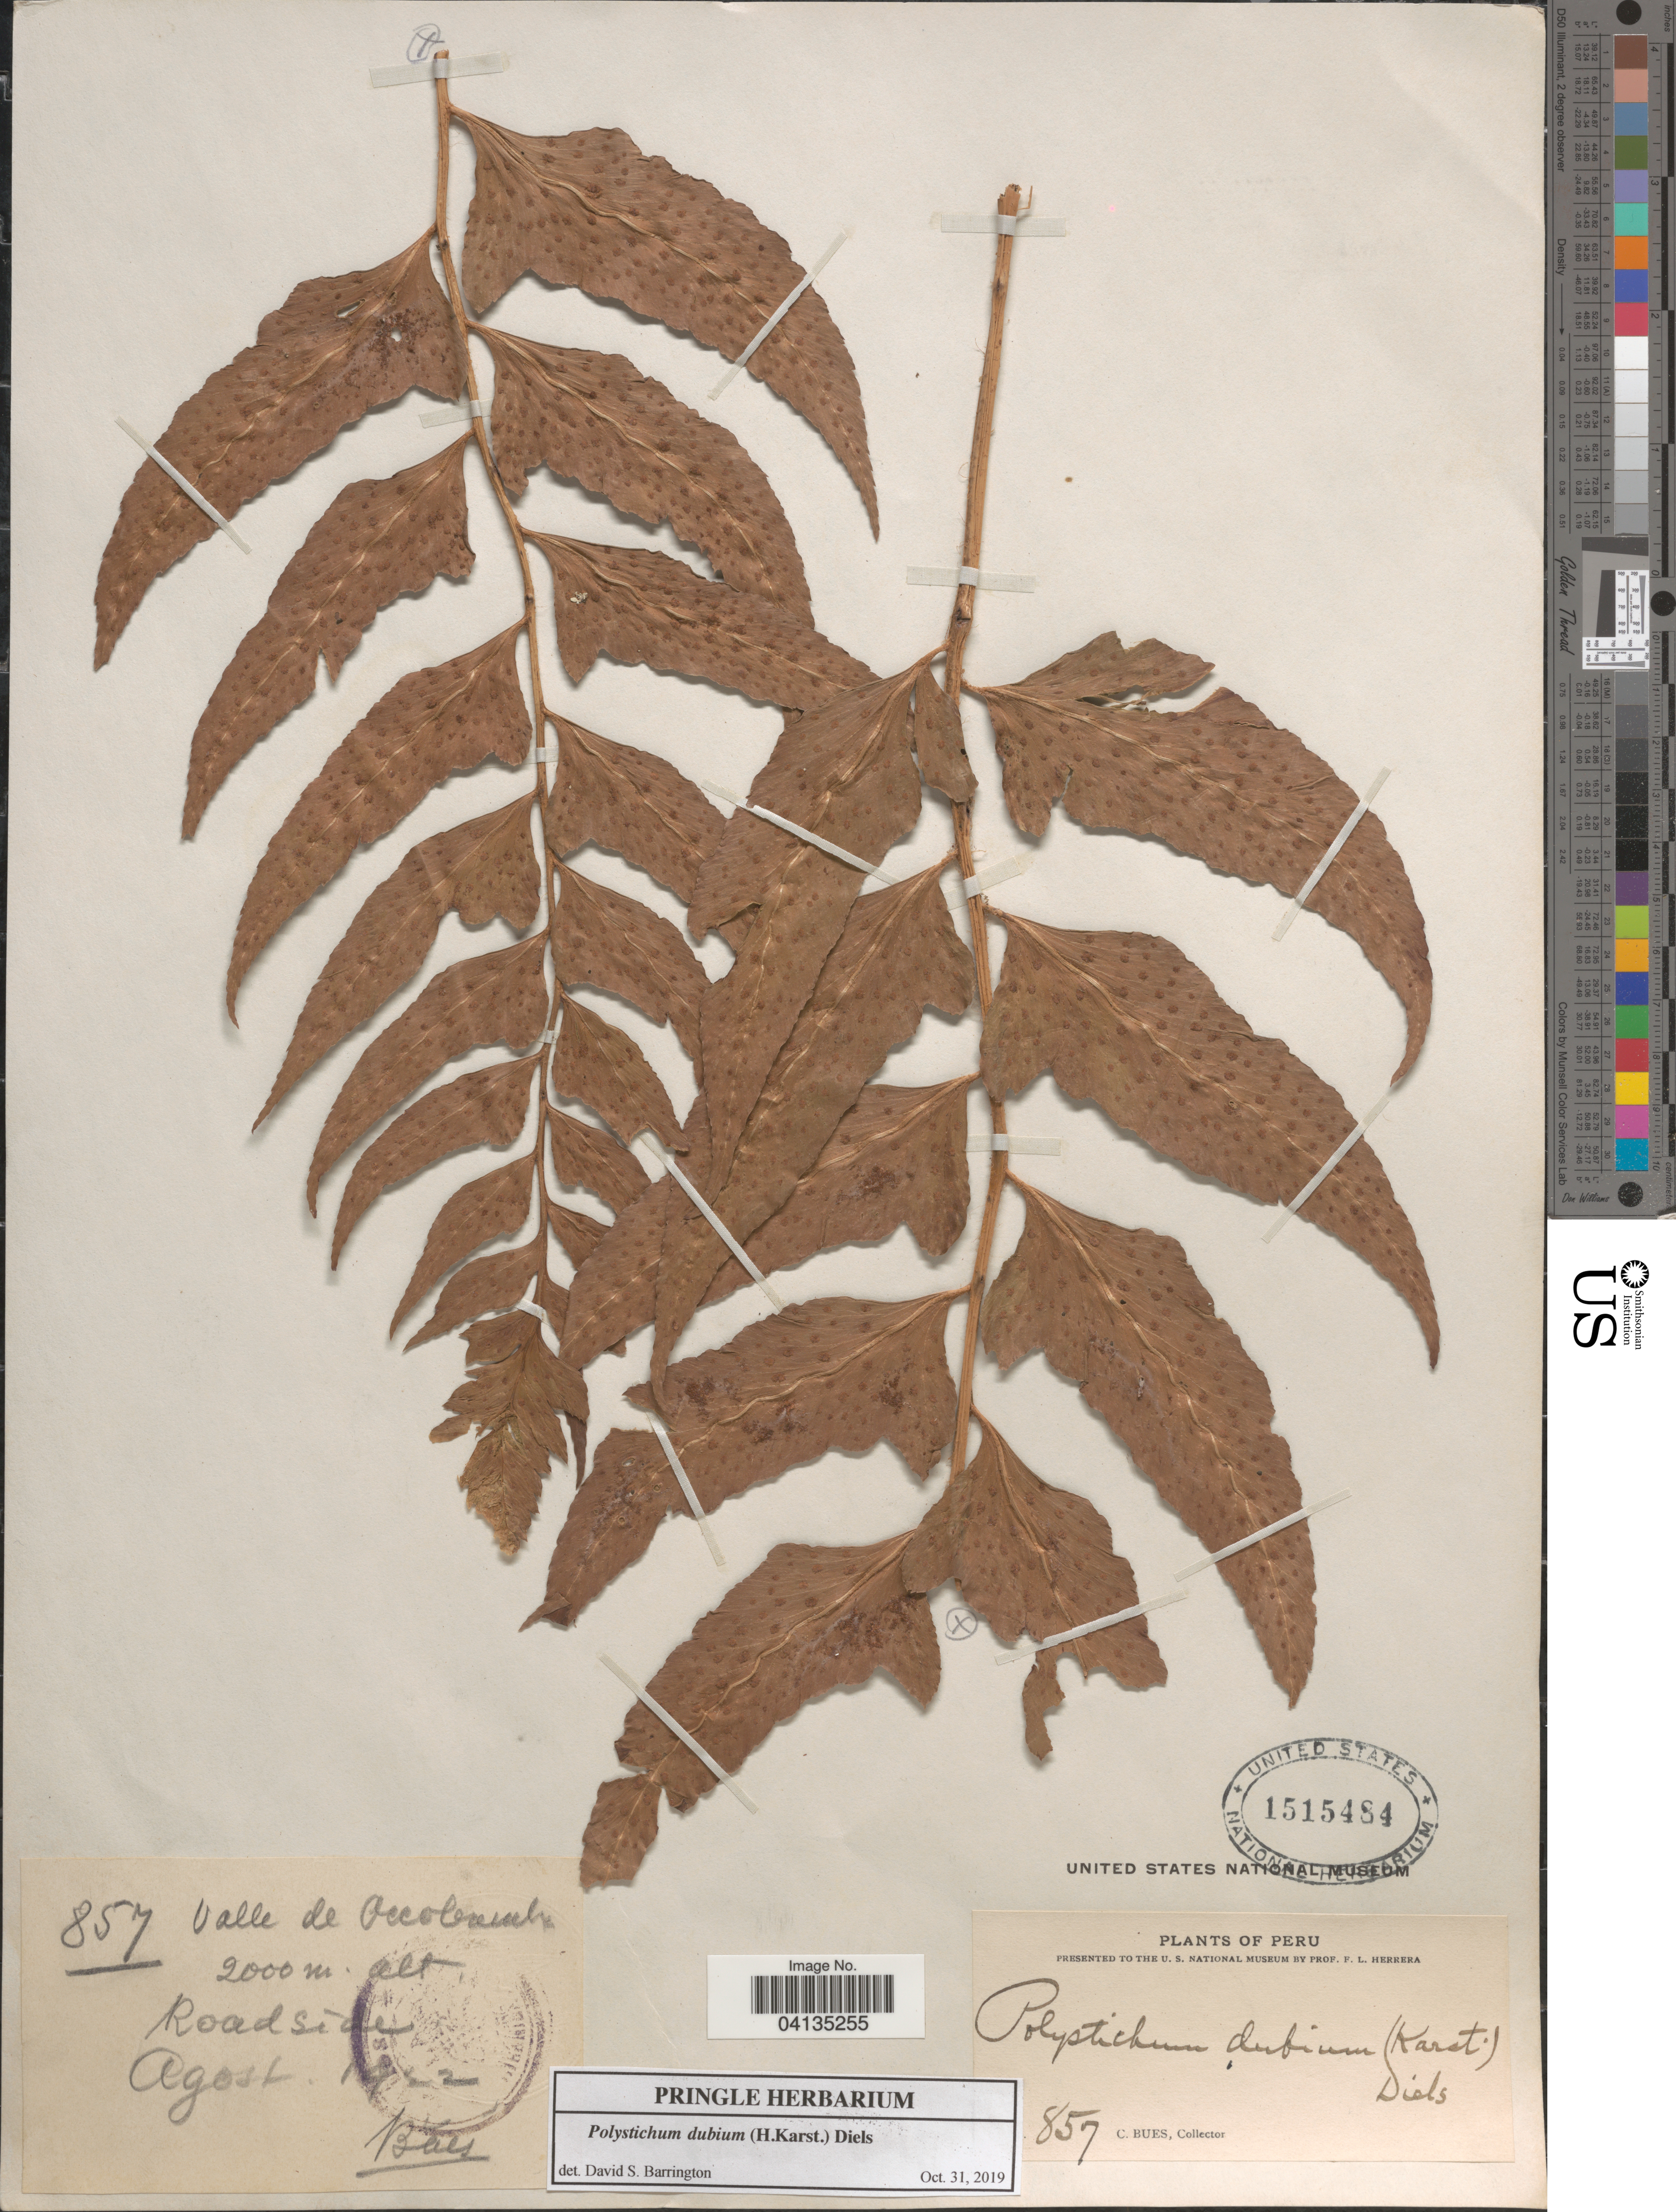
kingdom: Plantae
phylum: Tracheophyta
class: Polypodiopsida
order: Polypodiales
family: Dryopteridaceae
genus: Polystichum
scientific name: Polystichum dubium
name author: (H. Karst.) Diels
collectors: C. Bues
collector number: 857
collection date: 1922-08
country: Peru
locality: Valle de Occobamba.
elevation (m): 2000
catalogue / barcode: US 1515484